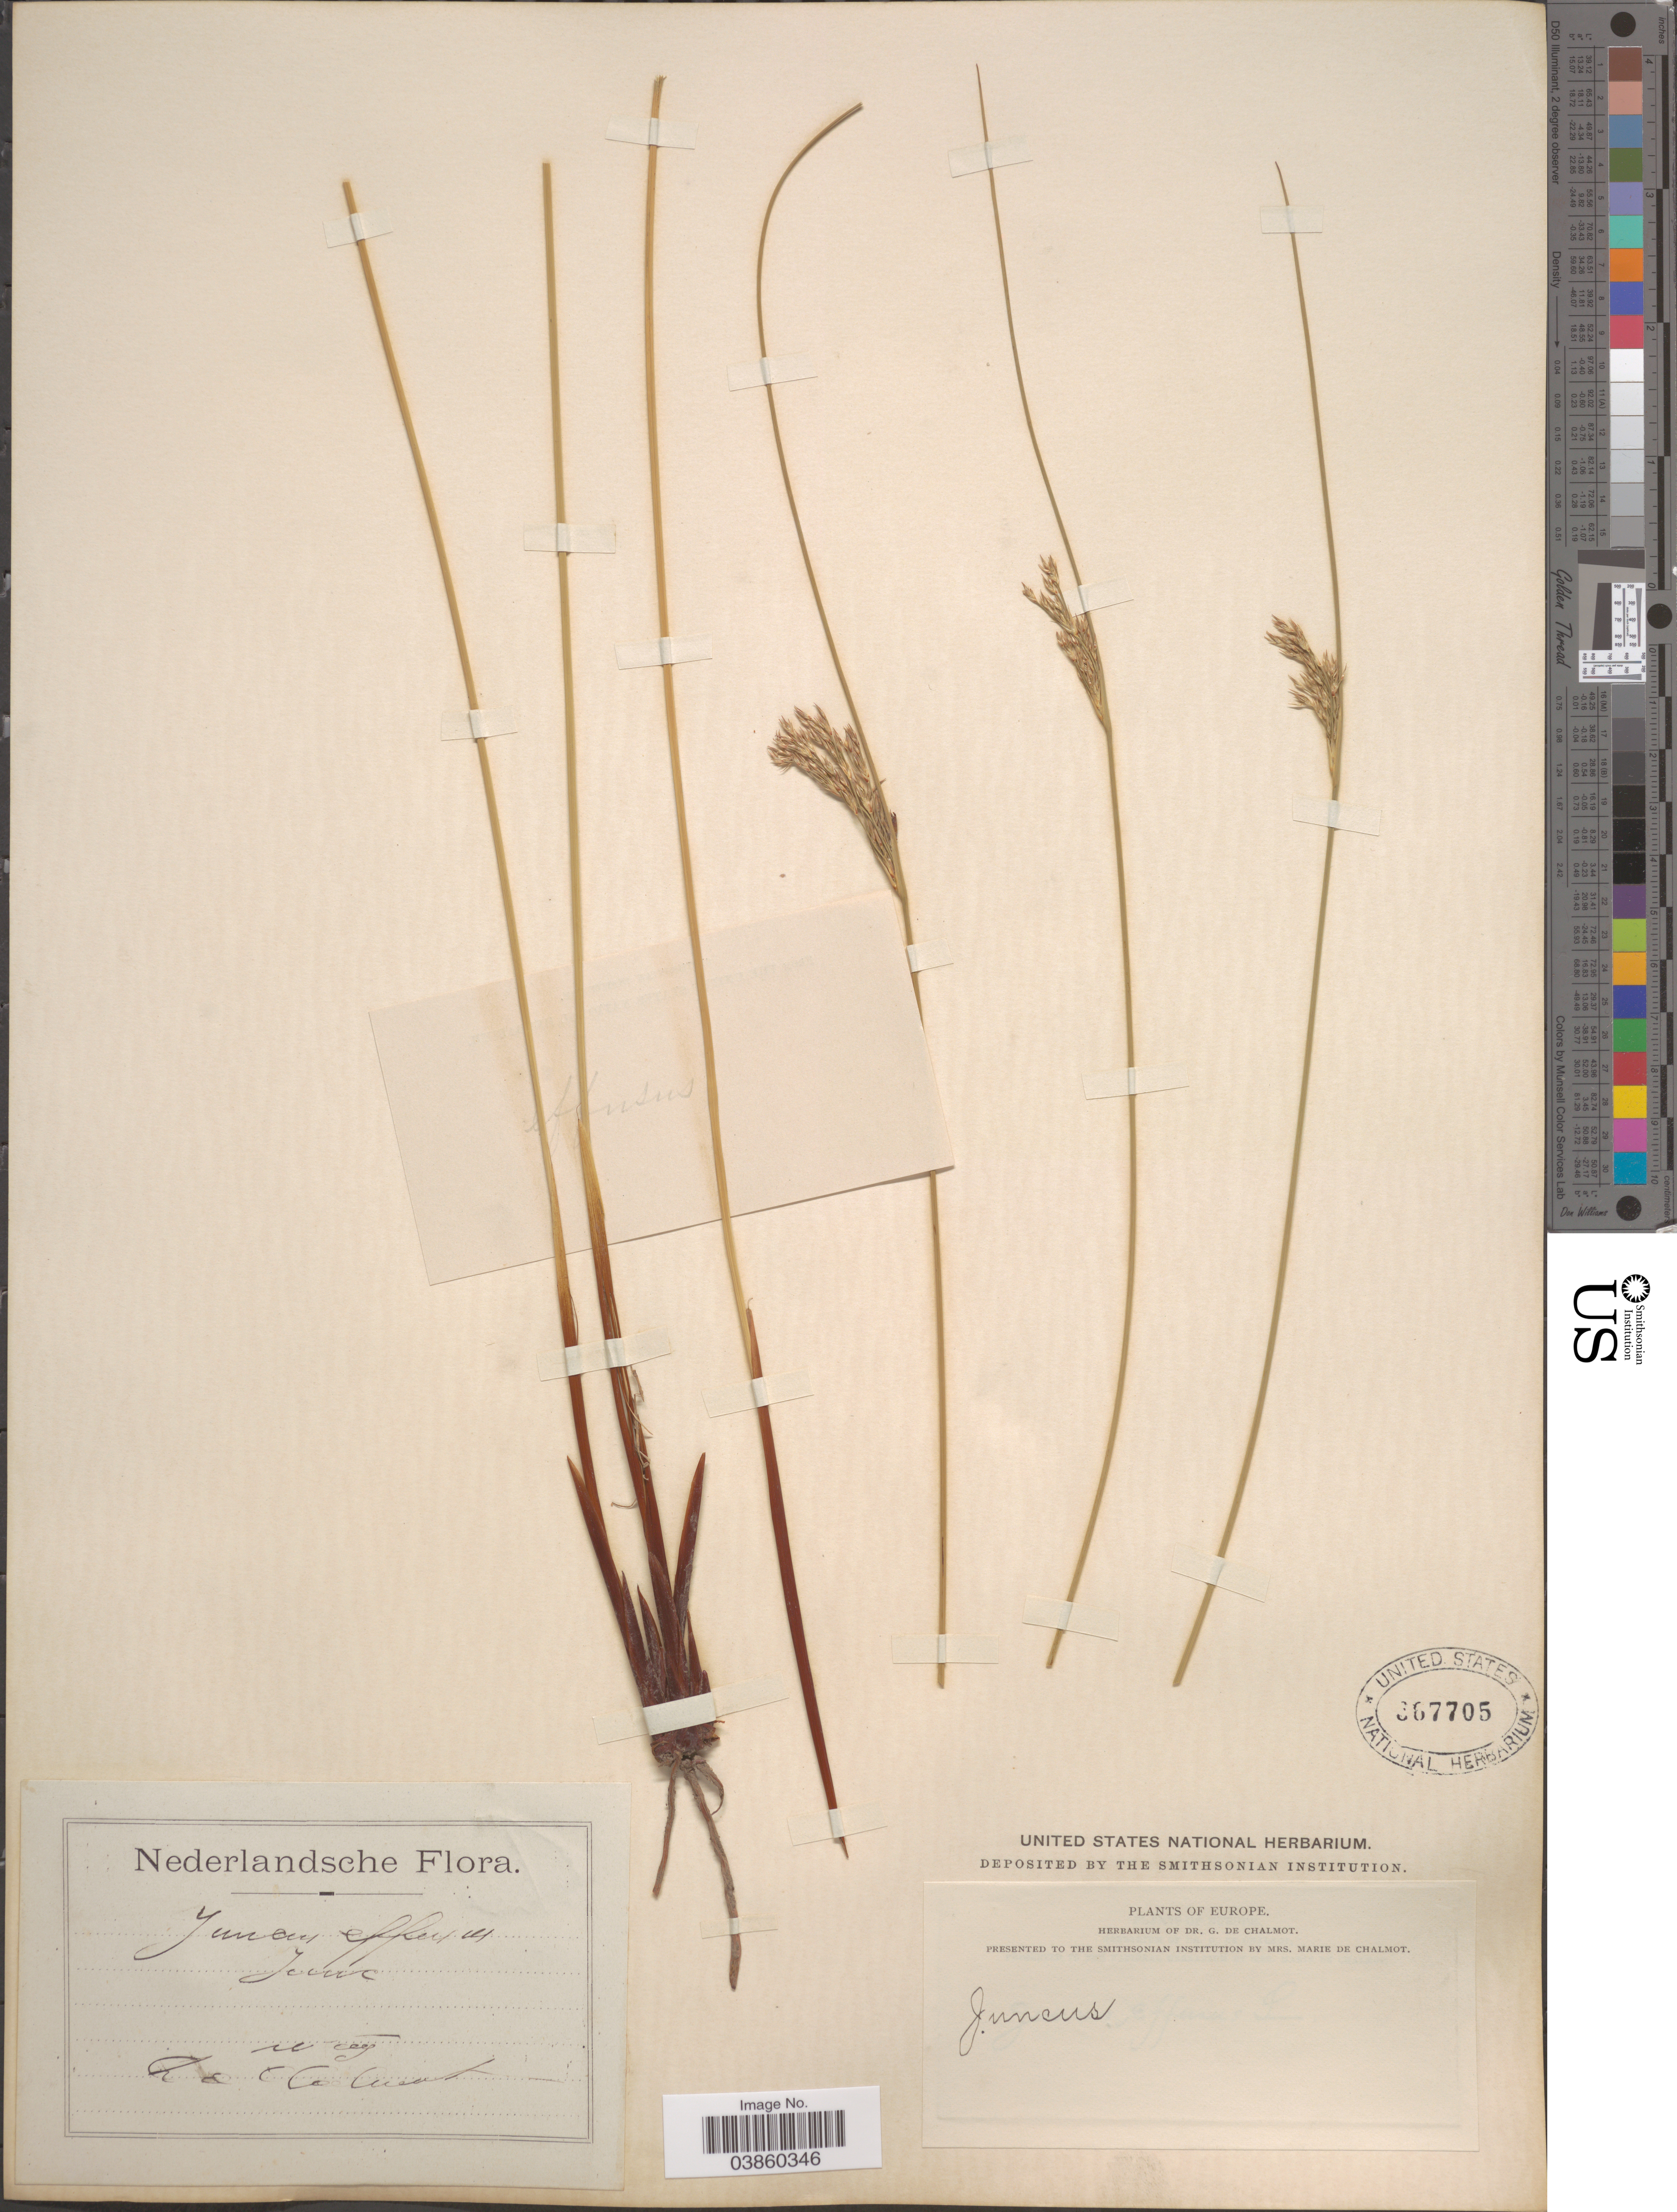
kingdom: Plantae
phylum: Tracheophyta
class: Liliopsida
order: Poales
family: Juncaceae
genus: Juncus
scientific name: Juncus effusus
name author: L.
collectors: G. de Chalmot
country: Netherlands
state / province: Gelderland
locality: Wag.